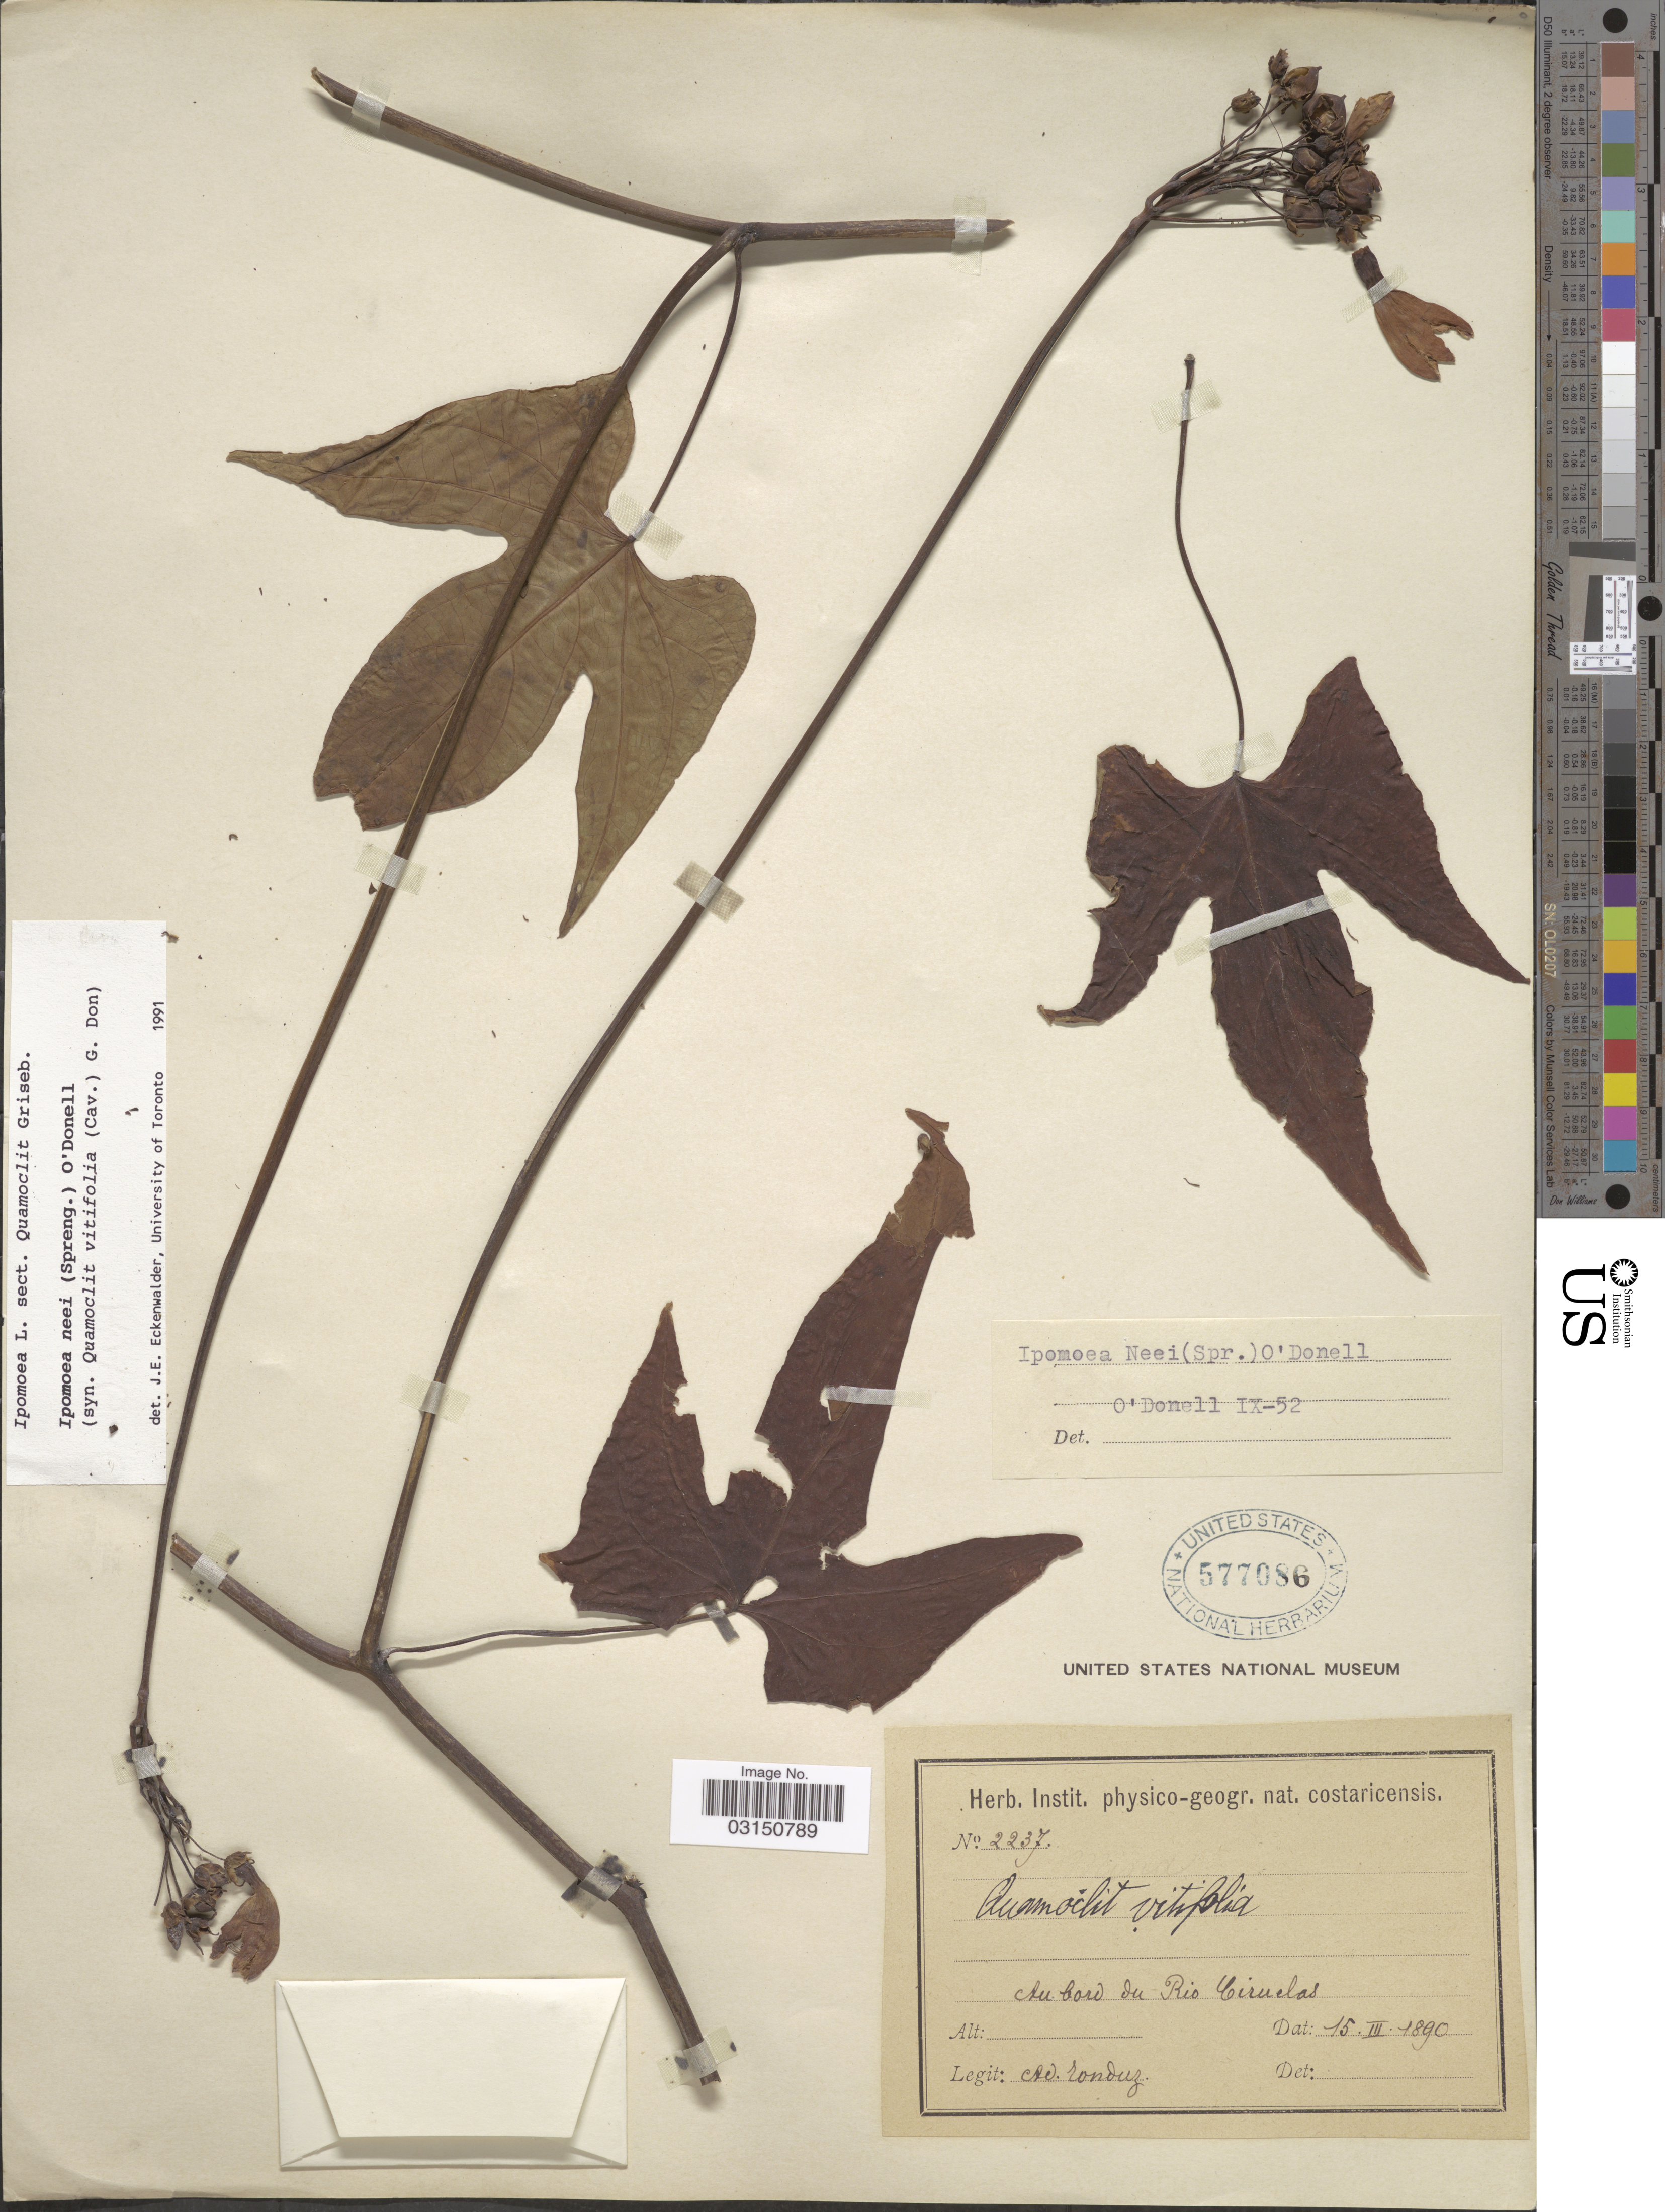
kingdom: Plantae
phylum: Tracheophyta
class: Magnoliopsida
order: Solanales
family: Convolvulaceae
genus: Ipomoea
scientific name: Ipomoea neei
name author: (Spreng.) O'Donell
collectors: A. Tonduz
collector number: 2237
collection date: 1890-03-15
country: Costa Rica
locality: Au bord du Rio Tiruelas.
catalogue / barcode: US 577086